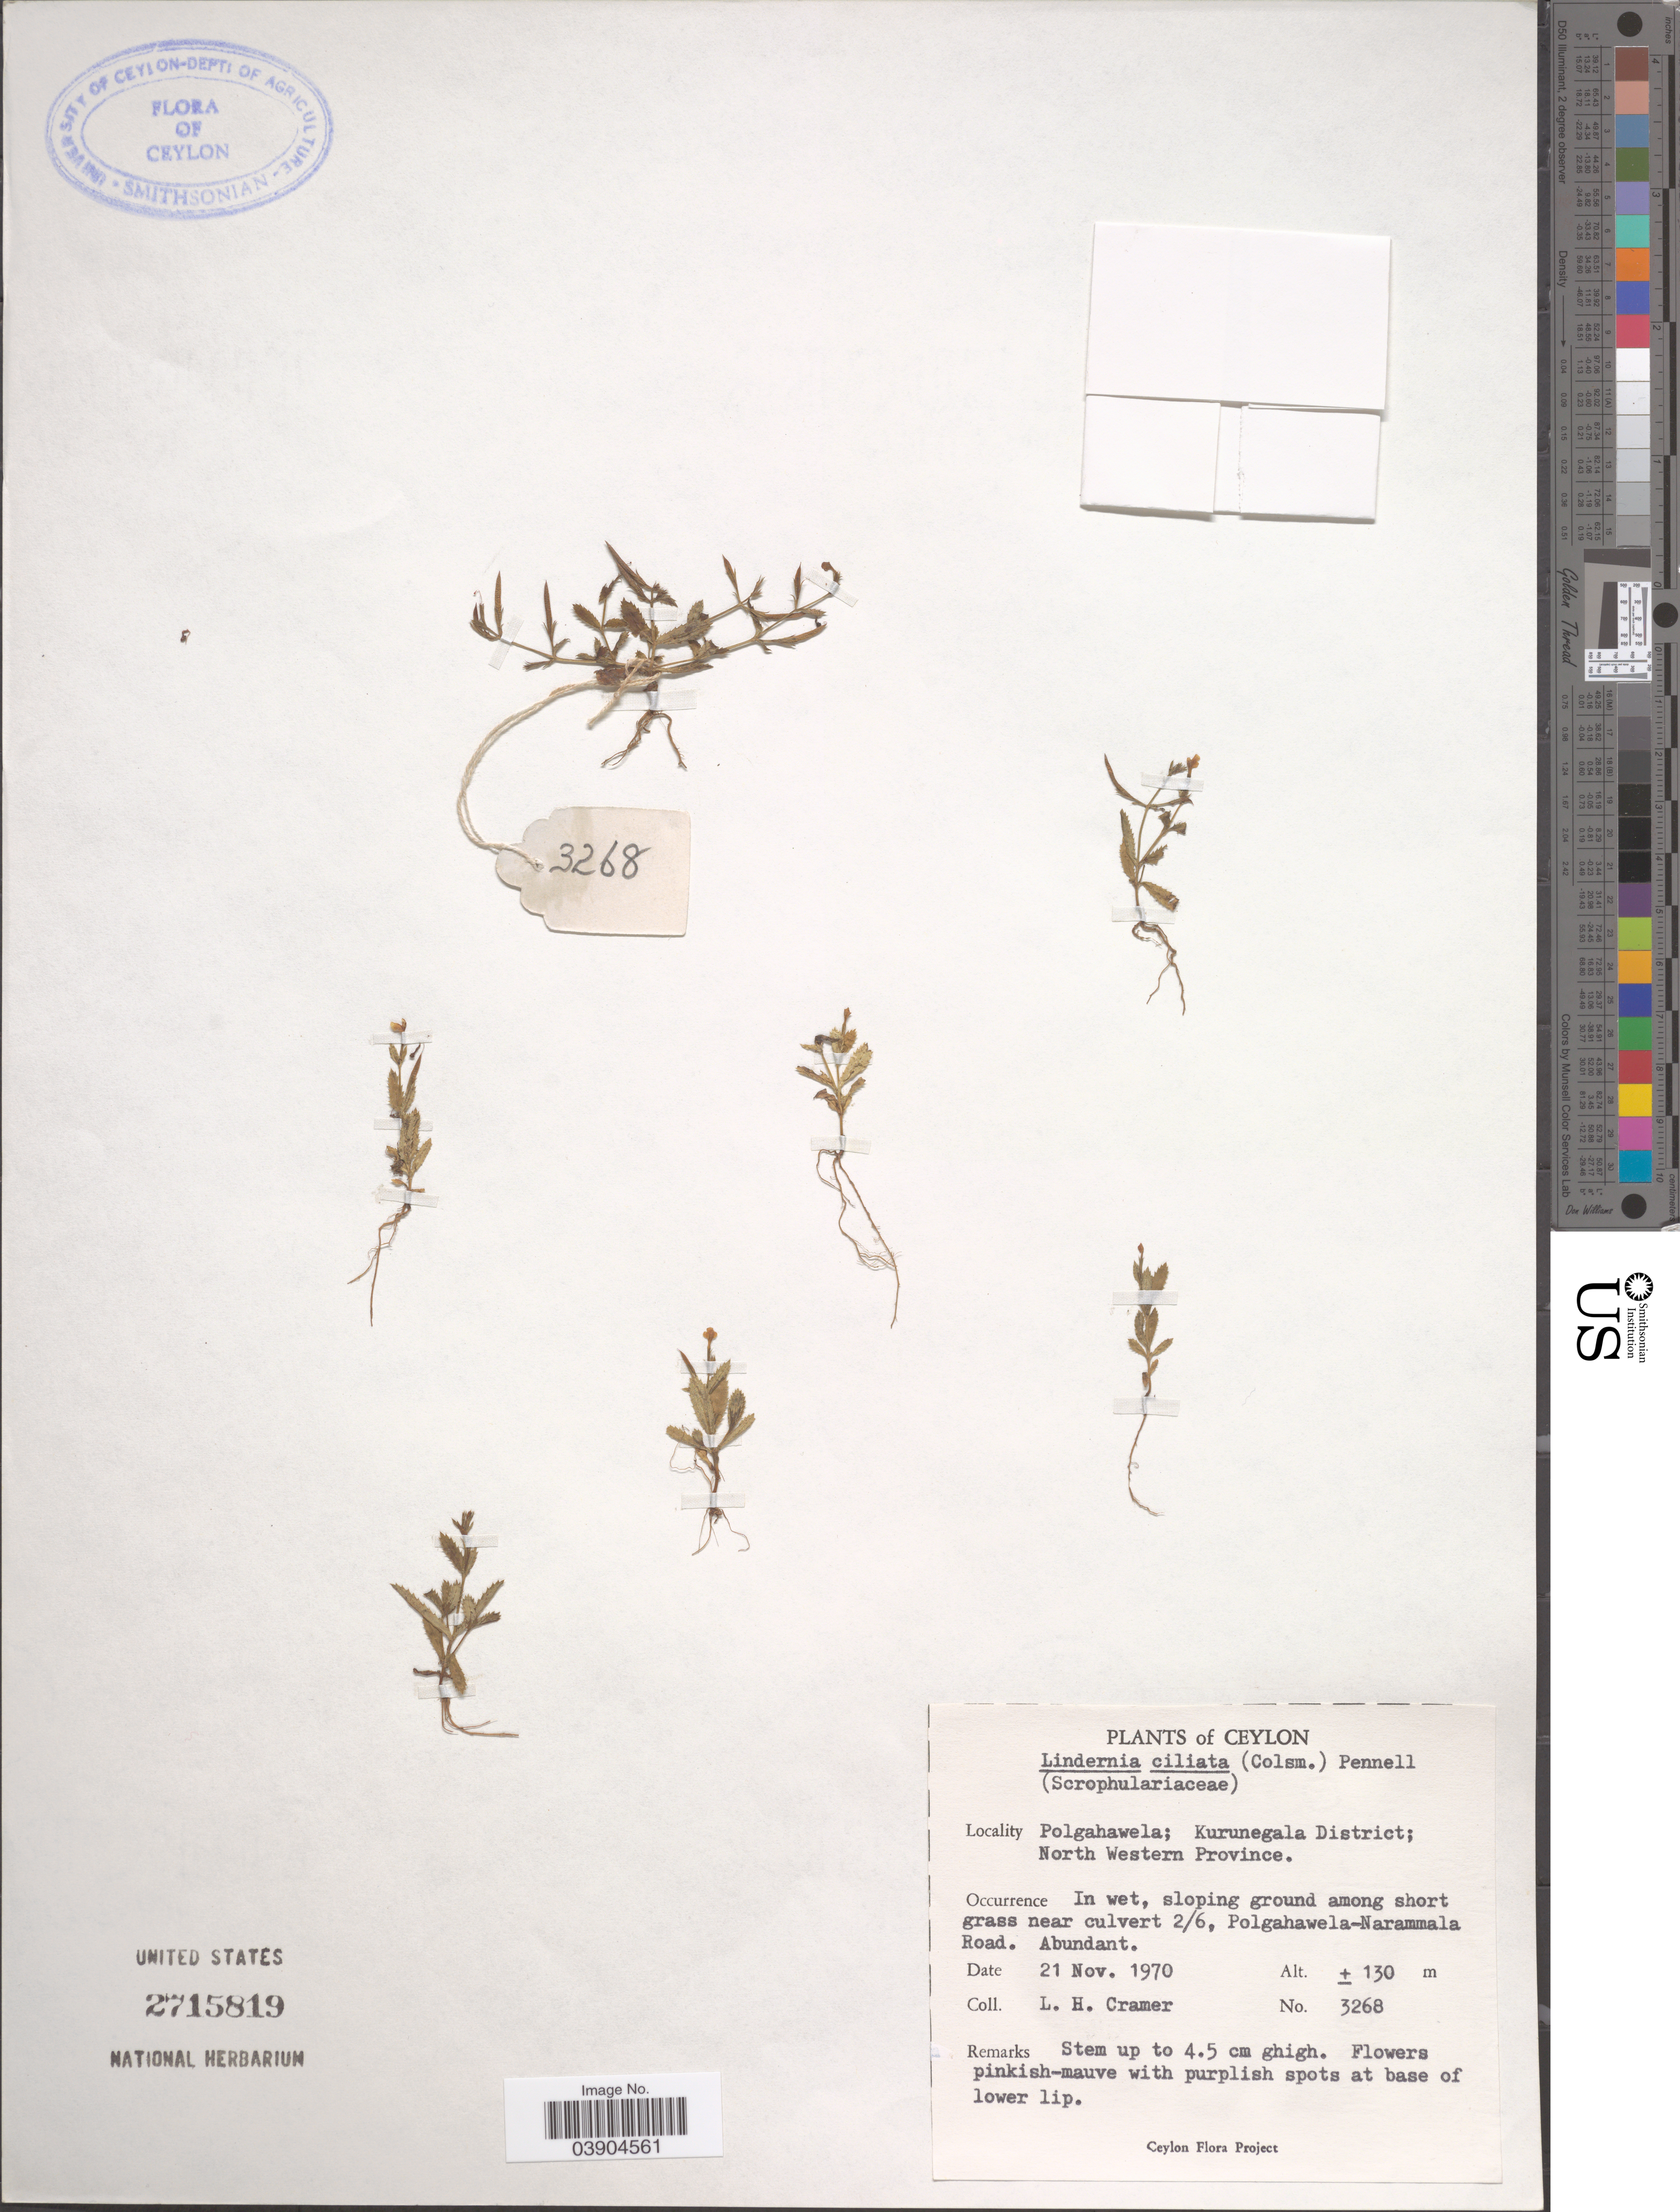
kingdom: Plantae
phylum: Tracheophyta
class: Magnoliopsida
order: Lamiales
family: Linderniaceae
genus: Lindernia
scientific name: Lindernia ciliata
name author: (Colsm.) Pennell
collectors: L. H. Cramer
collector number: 3268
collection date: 1970-11-21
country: Sri Lanka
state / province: North Western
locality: Ceylon. Polgahwela; Kurunegala District. Sloping ground among short grass near culvert 2/6, Polgahawela-Narammala Road.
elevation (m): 130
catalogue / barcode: US 2715819